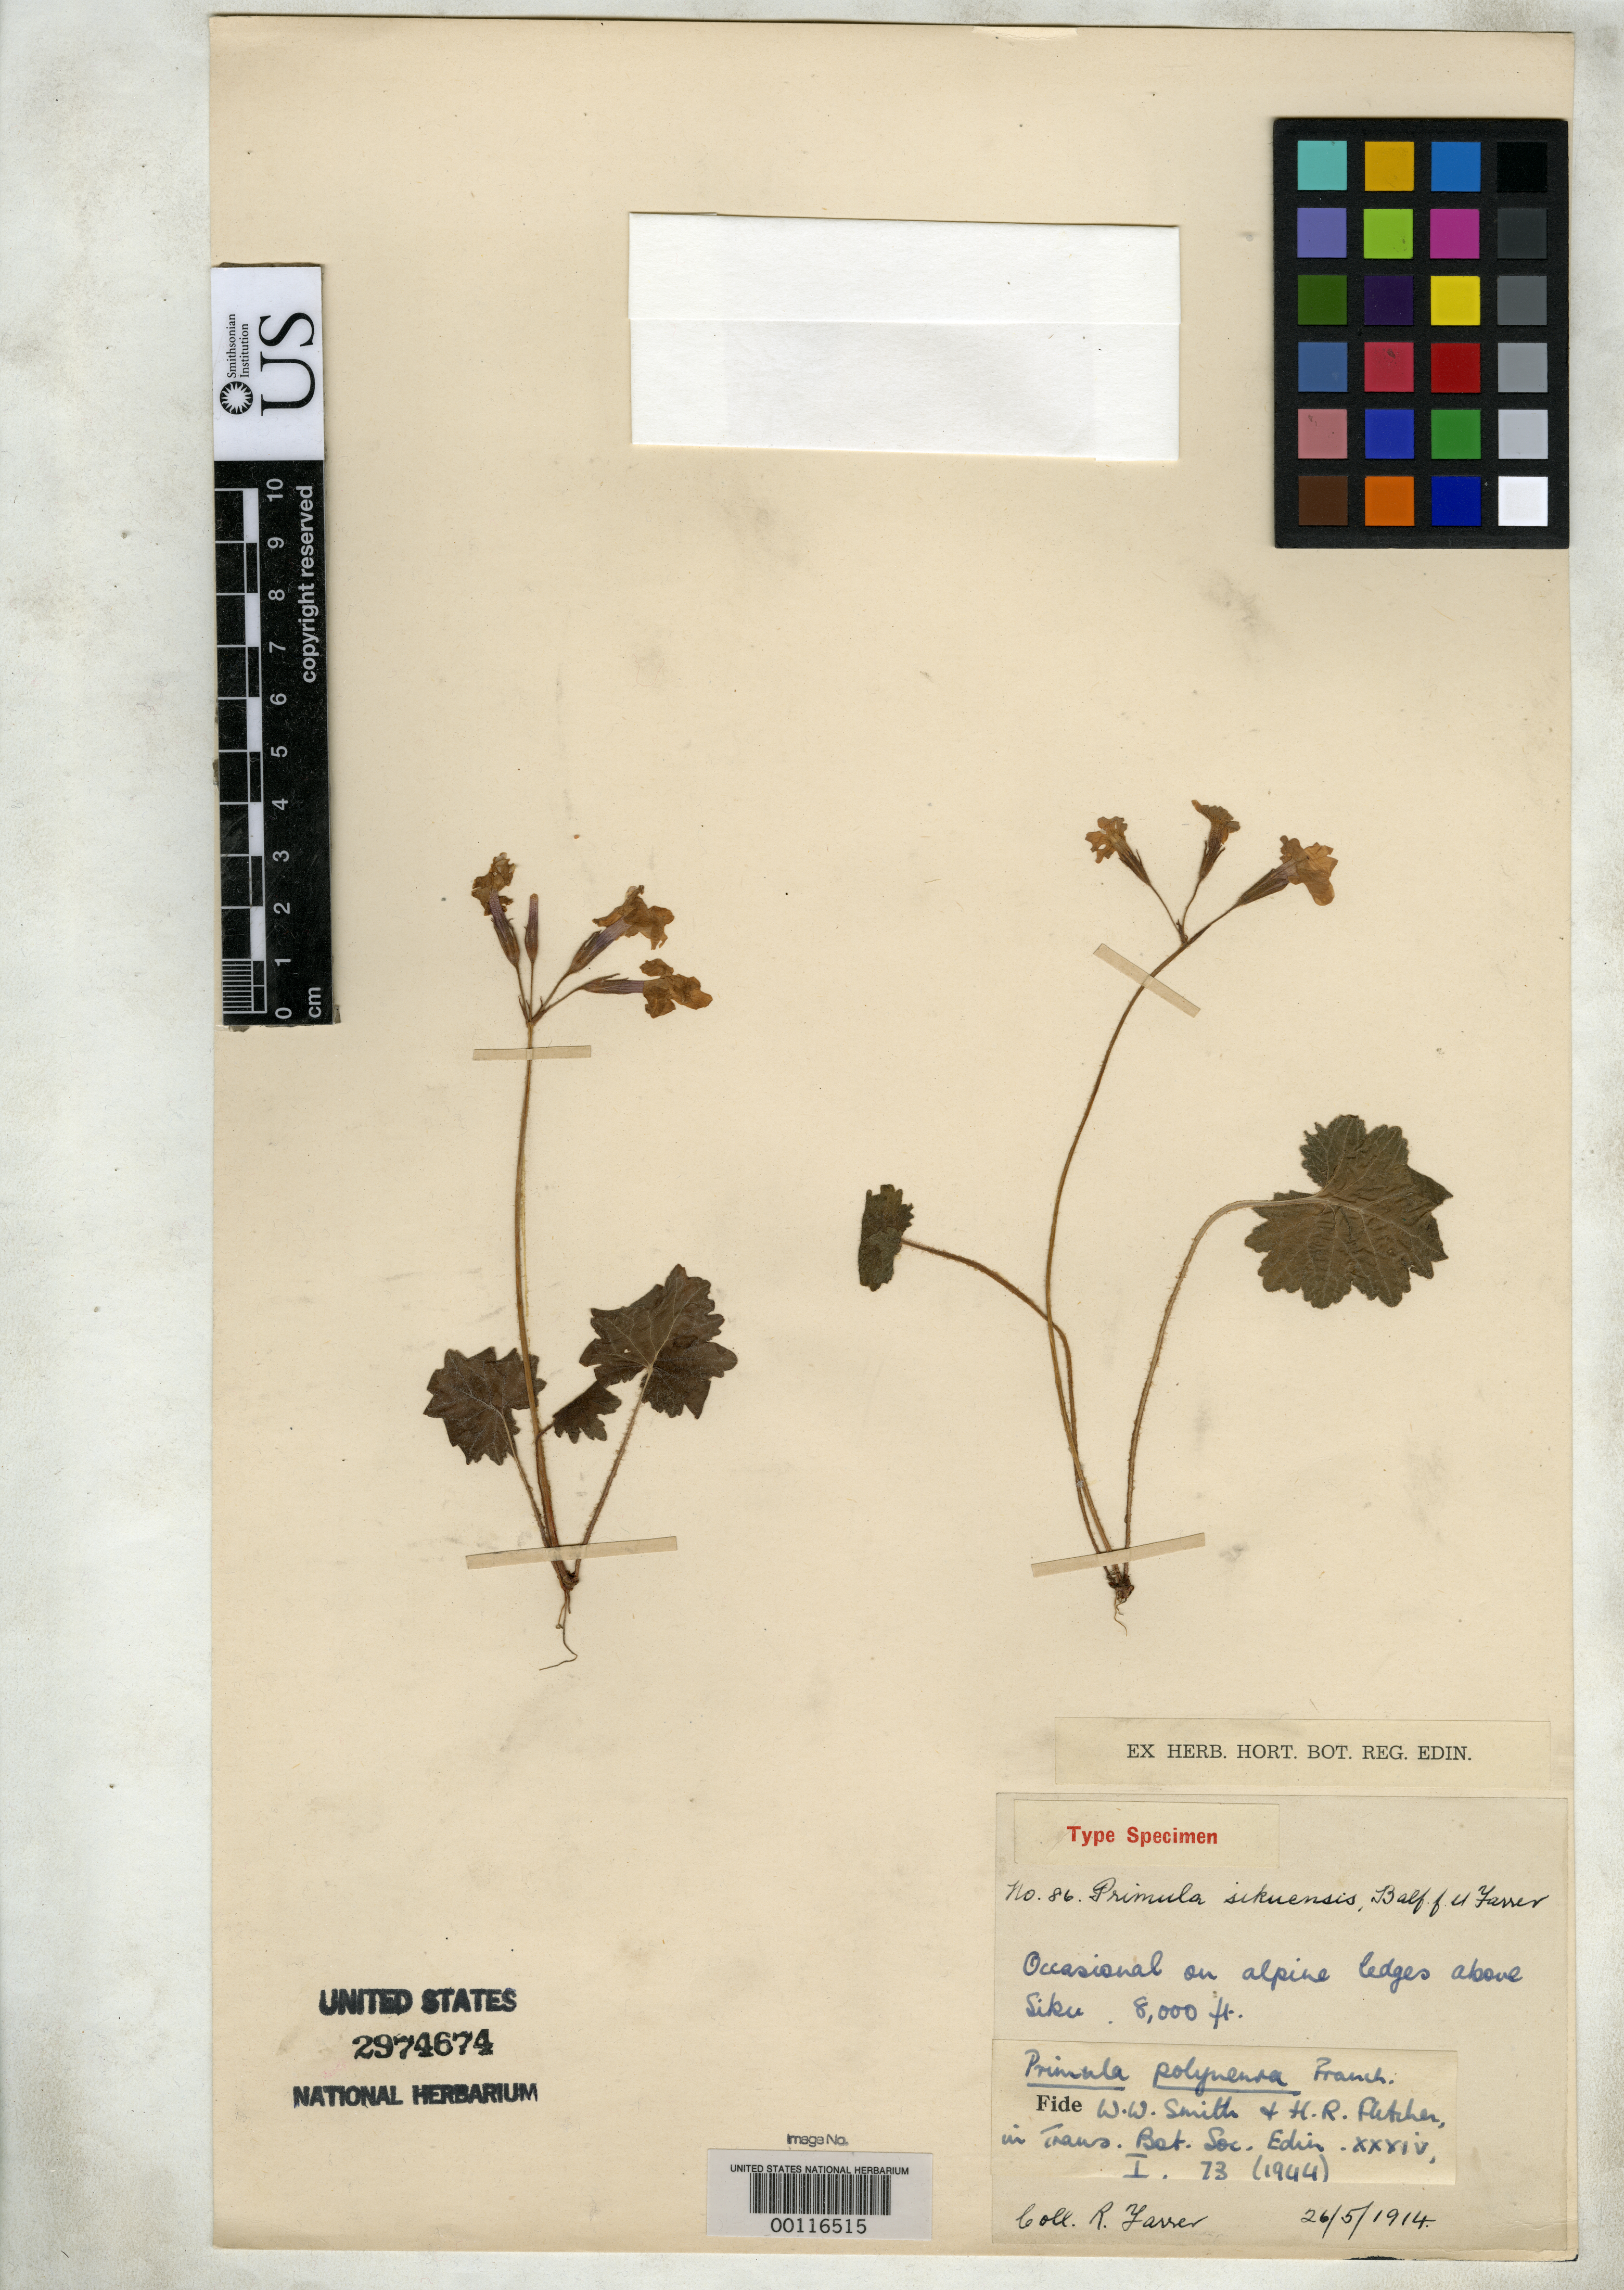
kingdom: Plantae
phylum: Tracheophyta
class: Magnoliopsida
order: Ericales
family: Primulaceae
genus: Primula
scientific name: Primula sikuensis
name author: Balf. f. & Farrer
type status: Isotype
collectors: R. Farrer & W. Purdom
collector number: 86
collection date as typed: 25 May 1914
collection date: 1914-05-25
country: China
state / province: Gansu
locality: Siku; alt. 8000 ft.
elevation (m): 2438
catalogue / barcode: US 2974674